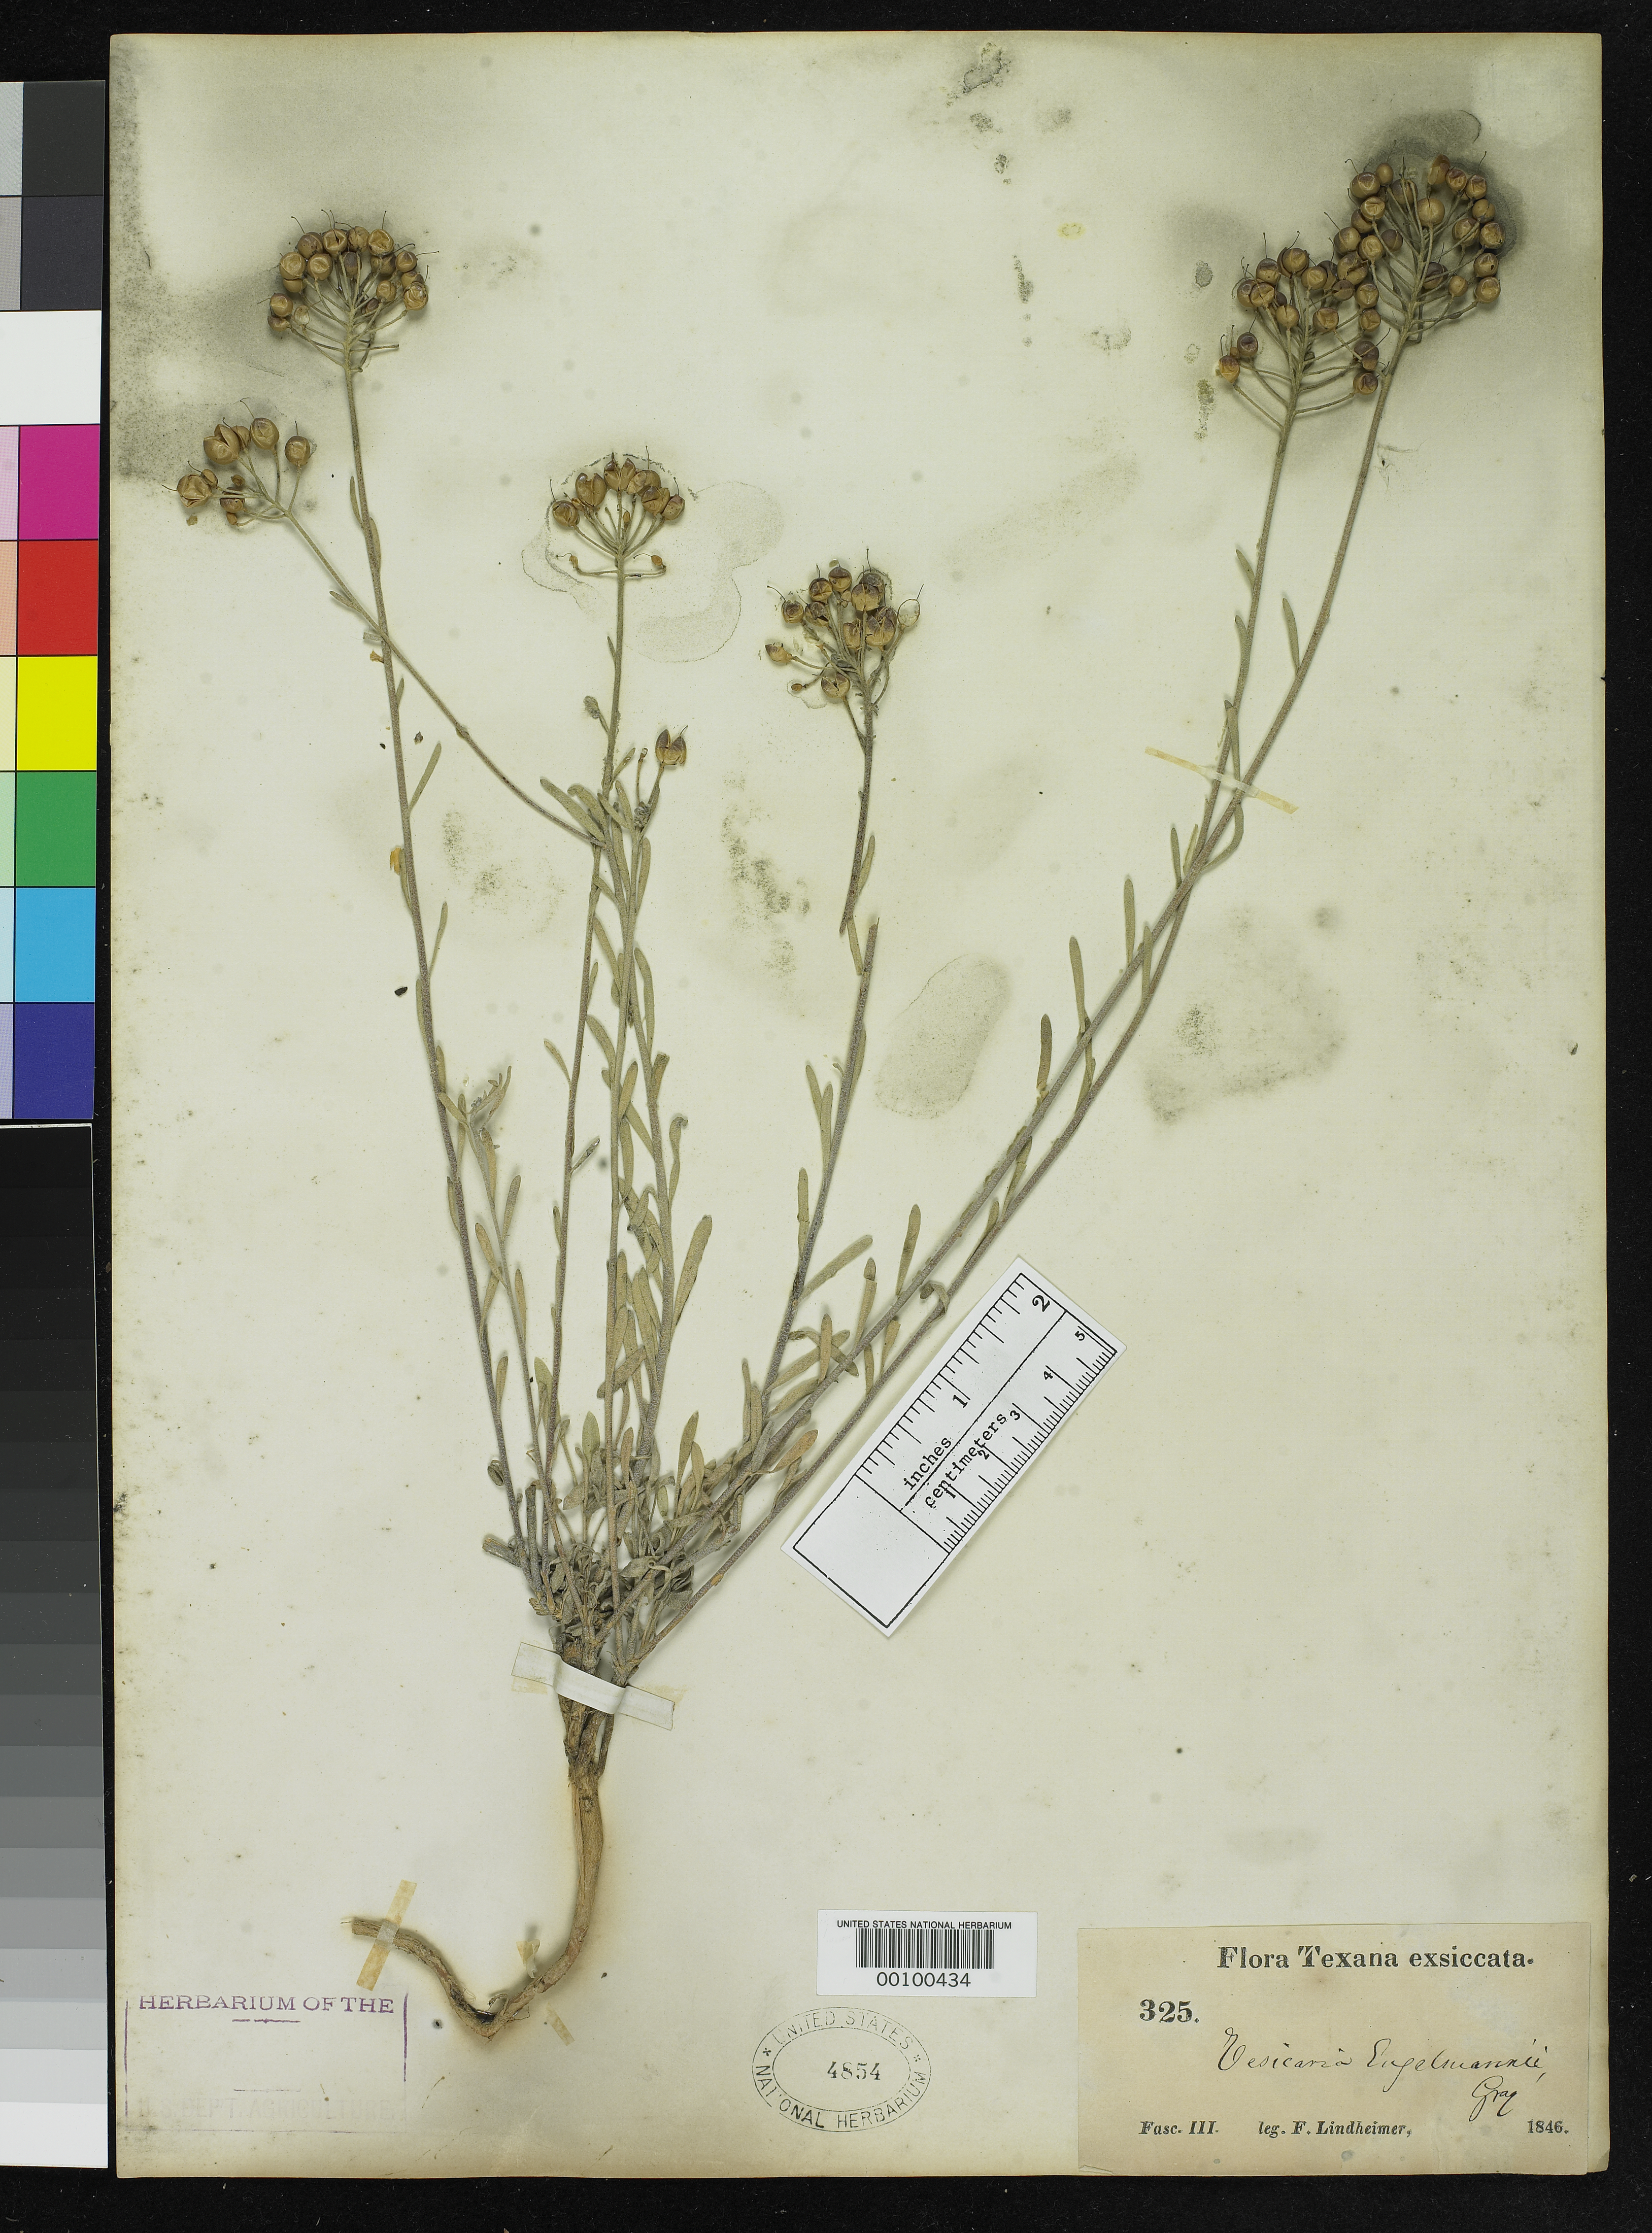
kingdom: Plantae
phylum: Tracheophyta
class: Magnoliopsida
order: Brassicales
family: Brassicaceae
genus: Physaria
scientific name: Physaria engelmannii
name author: A. Gray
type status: Type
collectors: F. J. Lindheimer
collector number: III 325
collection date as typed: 1846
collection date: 1846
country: United States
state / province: Texas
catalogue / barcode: US 4854